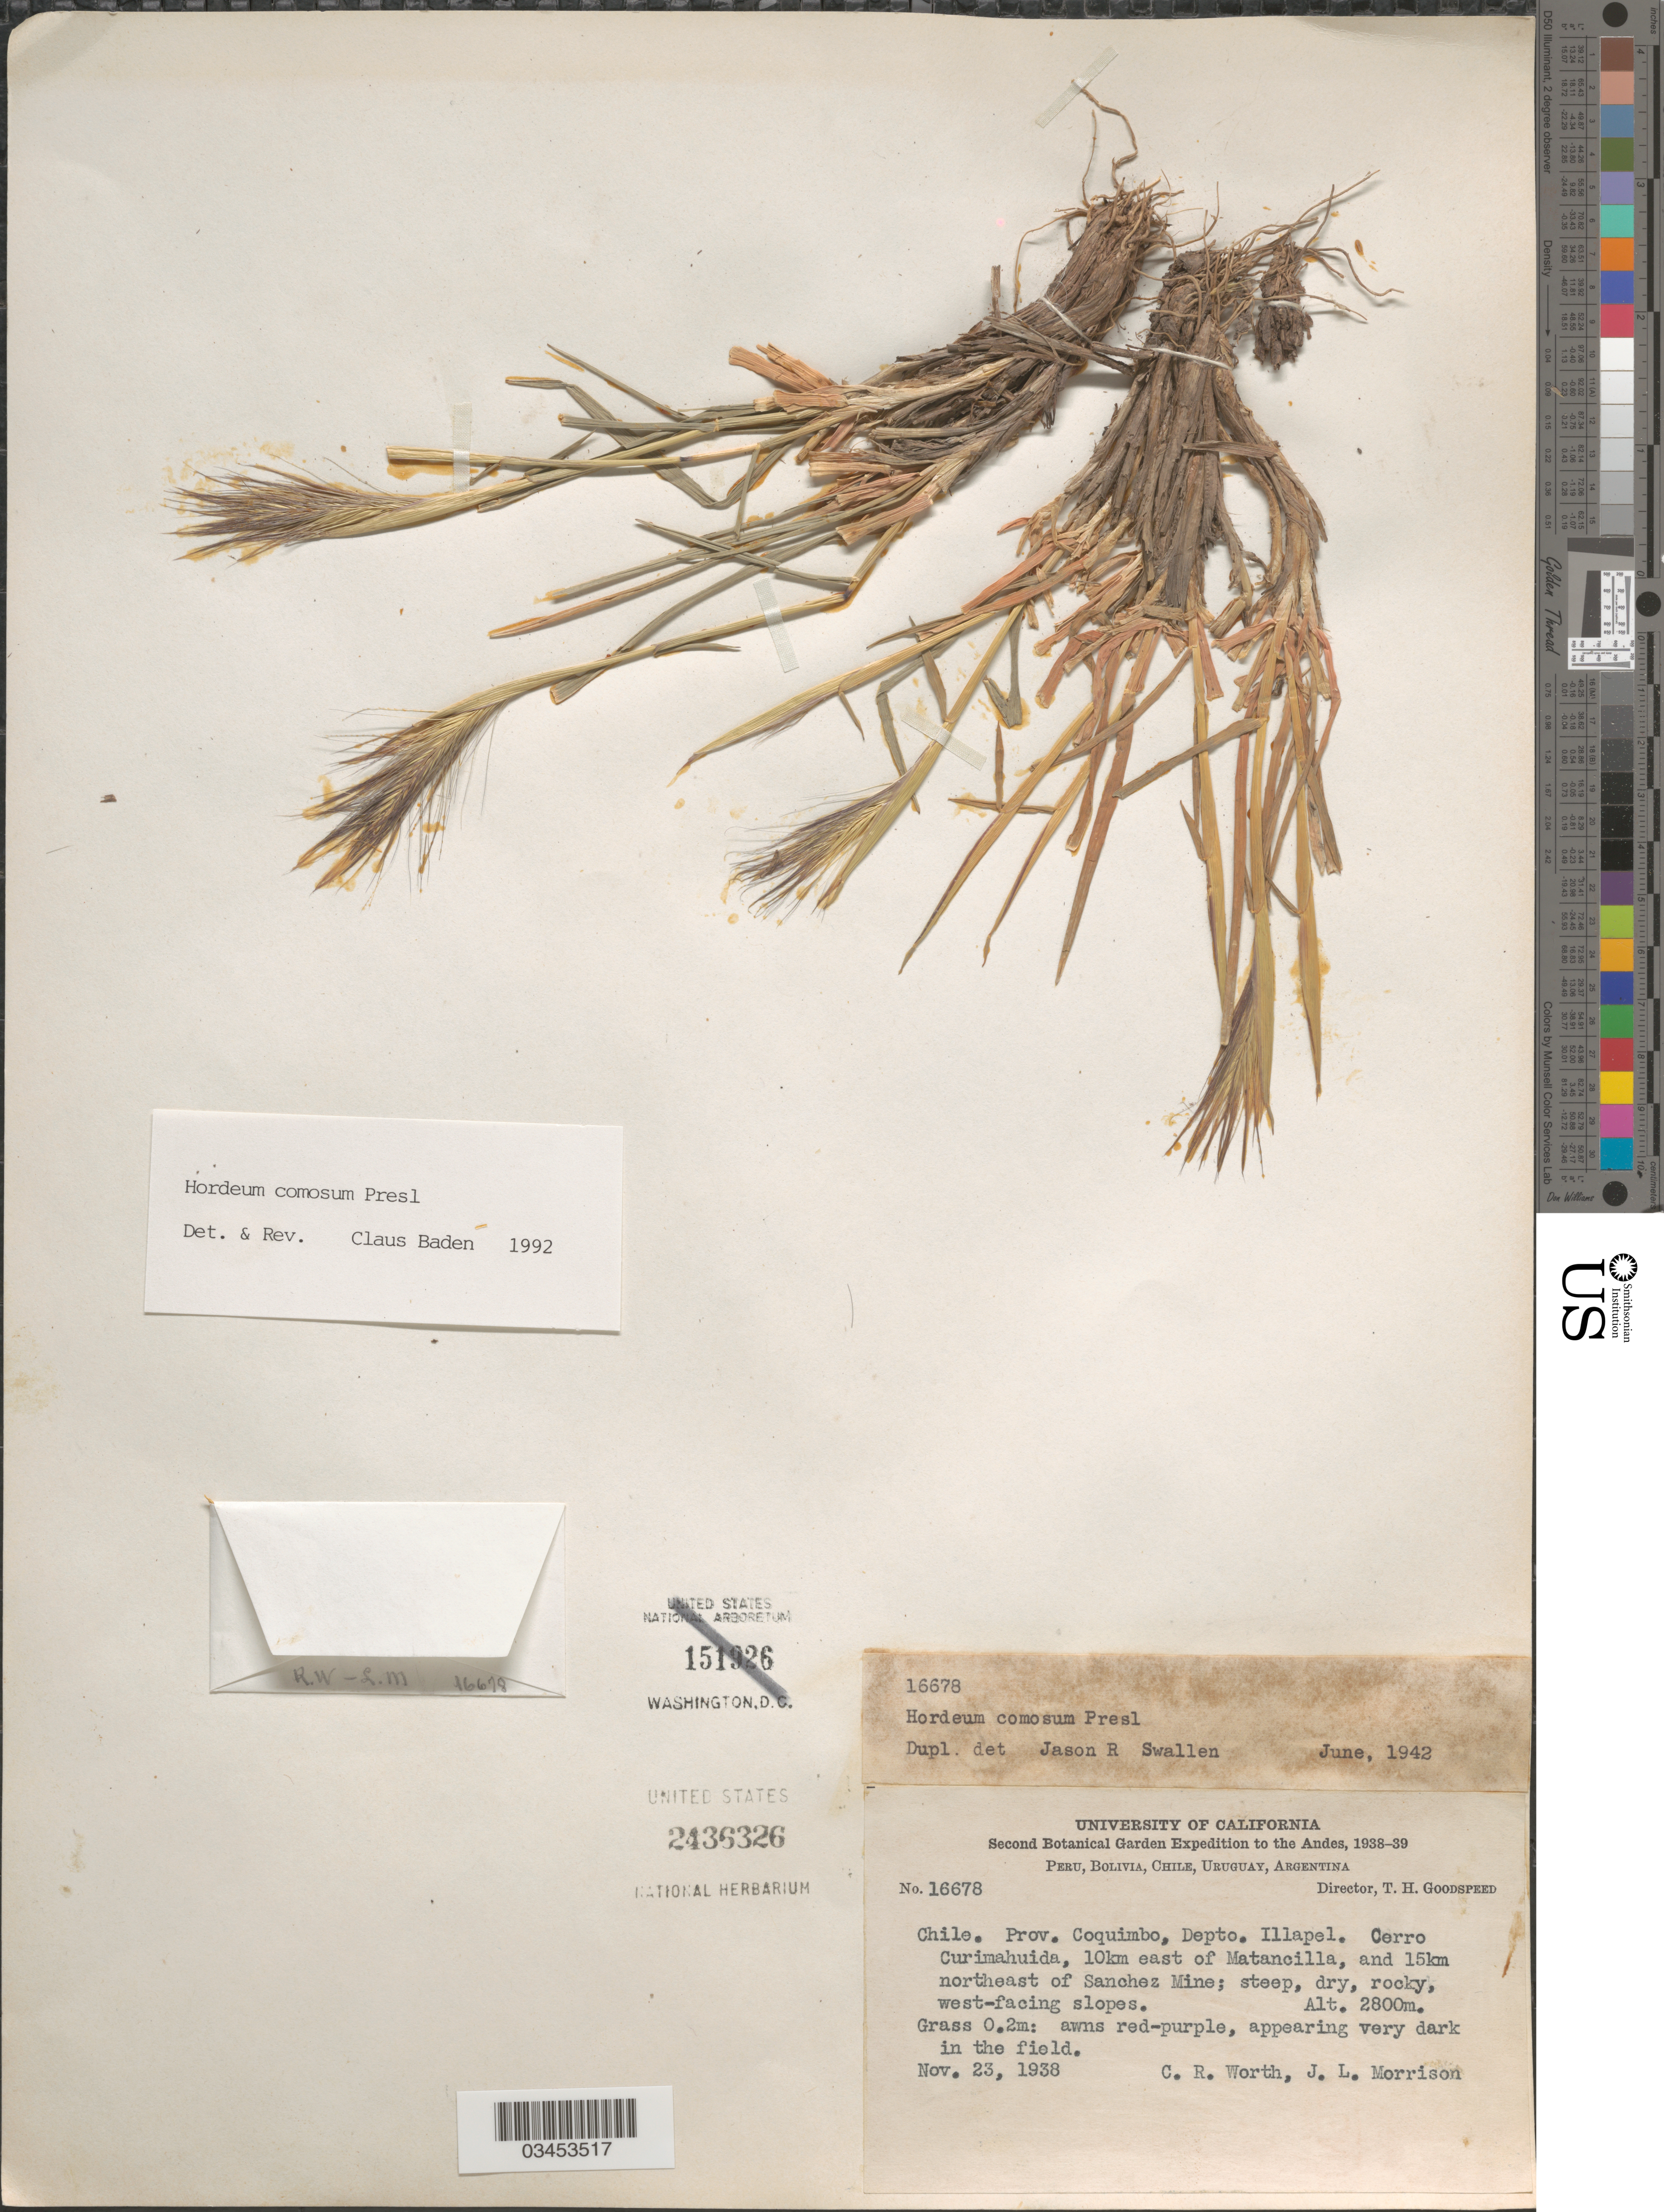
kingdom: Plantae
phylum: Tracheophyta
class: Liliopsida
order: Poales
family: Poaceae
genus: Hordeum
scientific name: Hordeum comosum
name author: J. Presl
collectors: C. R. Worth & J. Morrison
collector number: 16678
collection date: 1938-11-23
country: Chile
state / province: Coquimbo (IV)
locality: Prov. Coquimbo, Depto. Illapel. Cerro Curimahuida, 10km east of Matancilla, and 15km northeast of Sanchez Mine; west-facing slopes.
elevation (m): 2800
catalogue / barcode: US 2436326